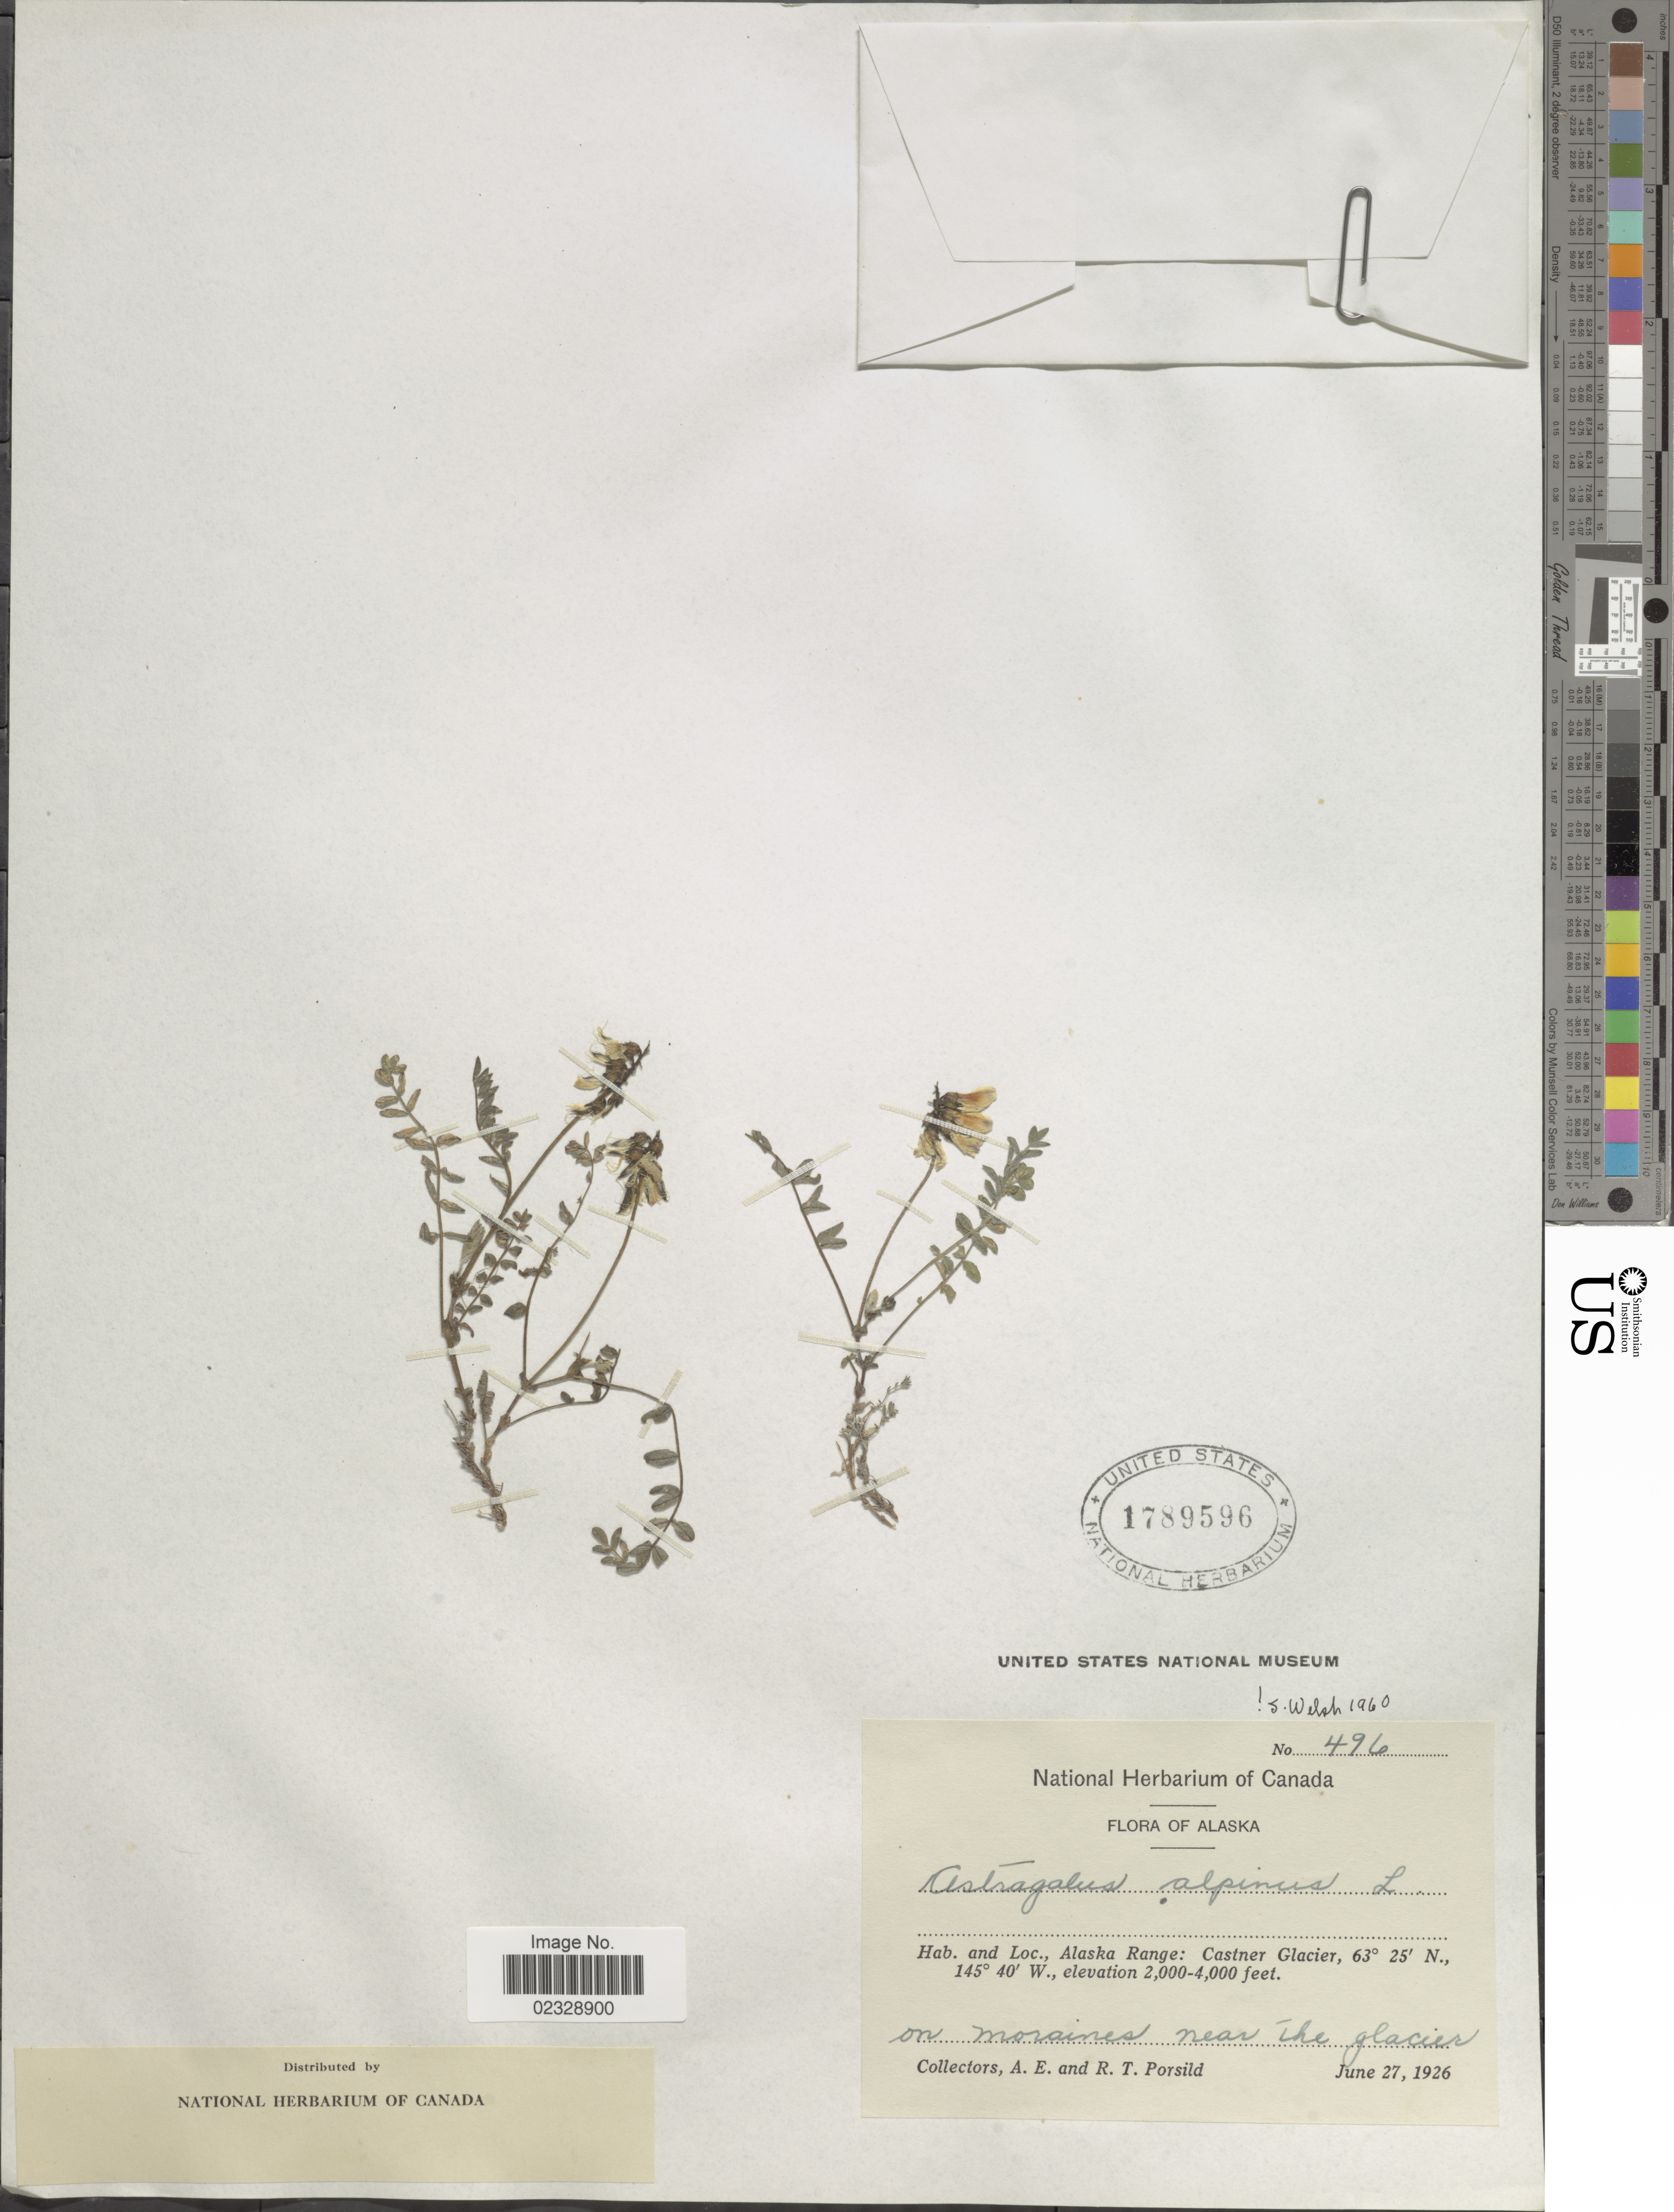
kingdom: Plantae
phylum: Tracheophyta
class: Magnoliopsida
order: Fabales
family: Fabaceae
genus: Astragalus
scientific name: Astragalus alpinus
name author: L.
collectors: A. E. Porsild & R. T. Porsild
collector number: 496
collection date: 1926-06-27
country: United States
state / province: Alaska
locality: Alaska Range: Castner Glacier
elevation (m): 610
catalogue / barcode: US 1789596